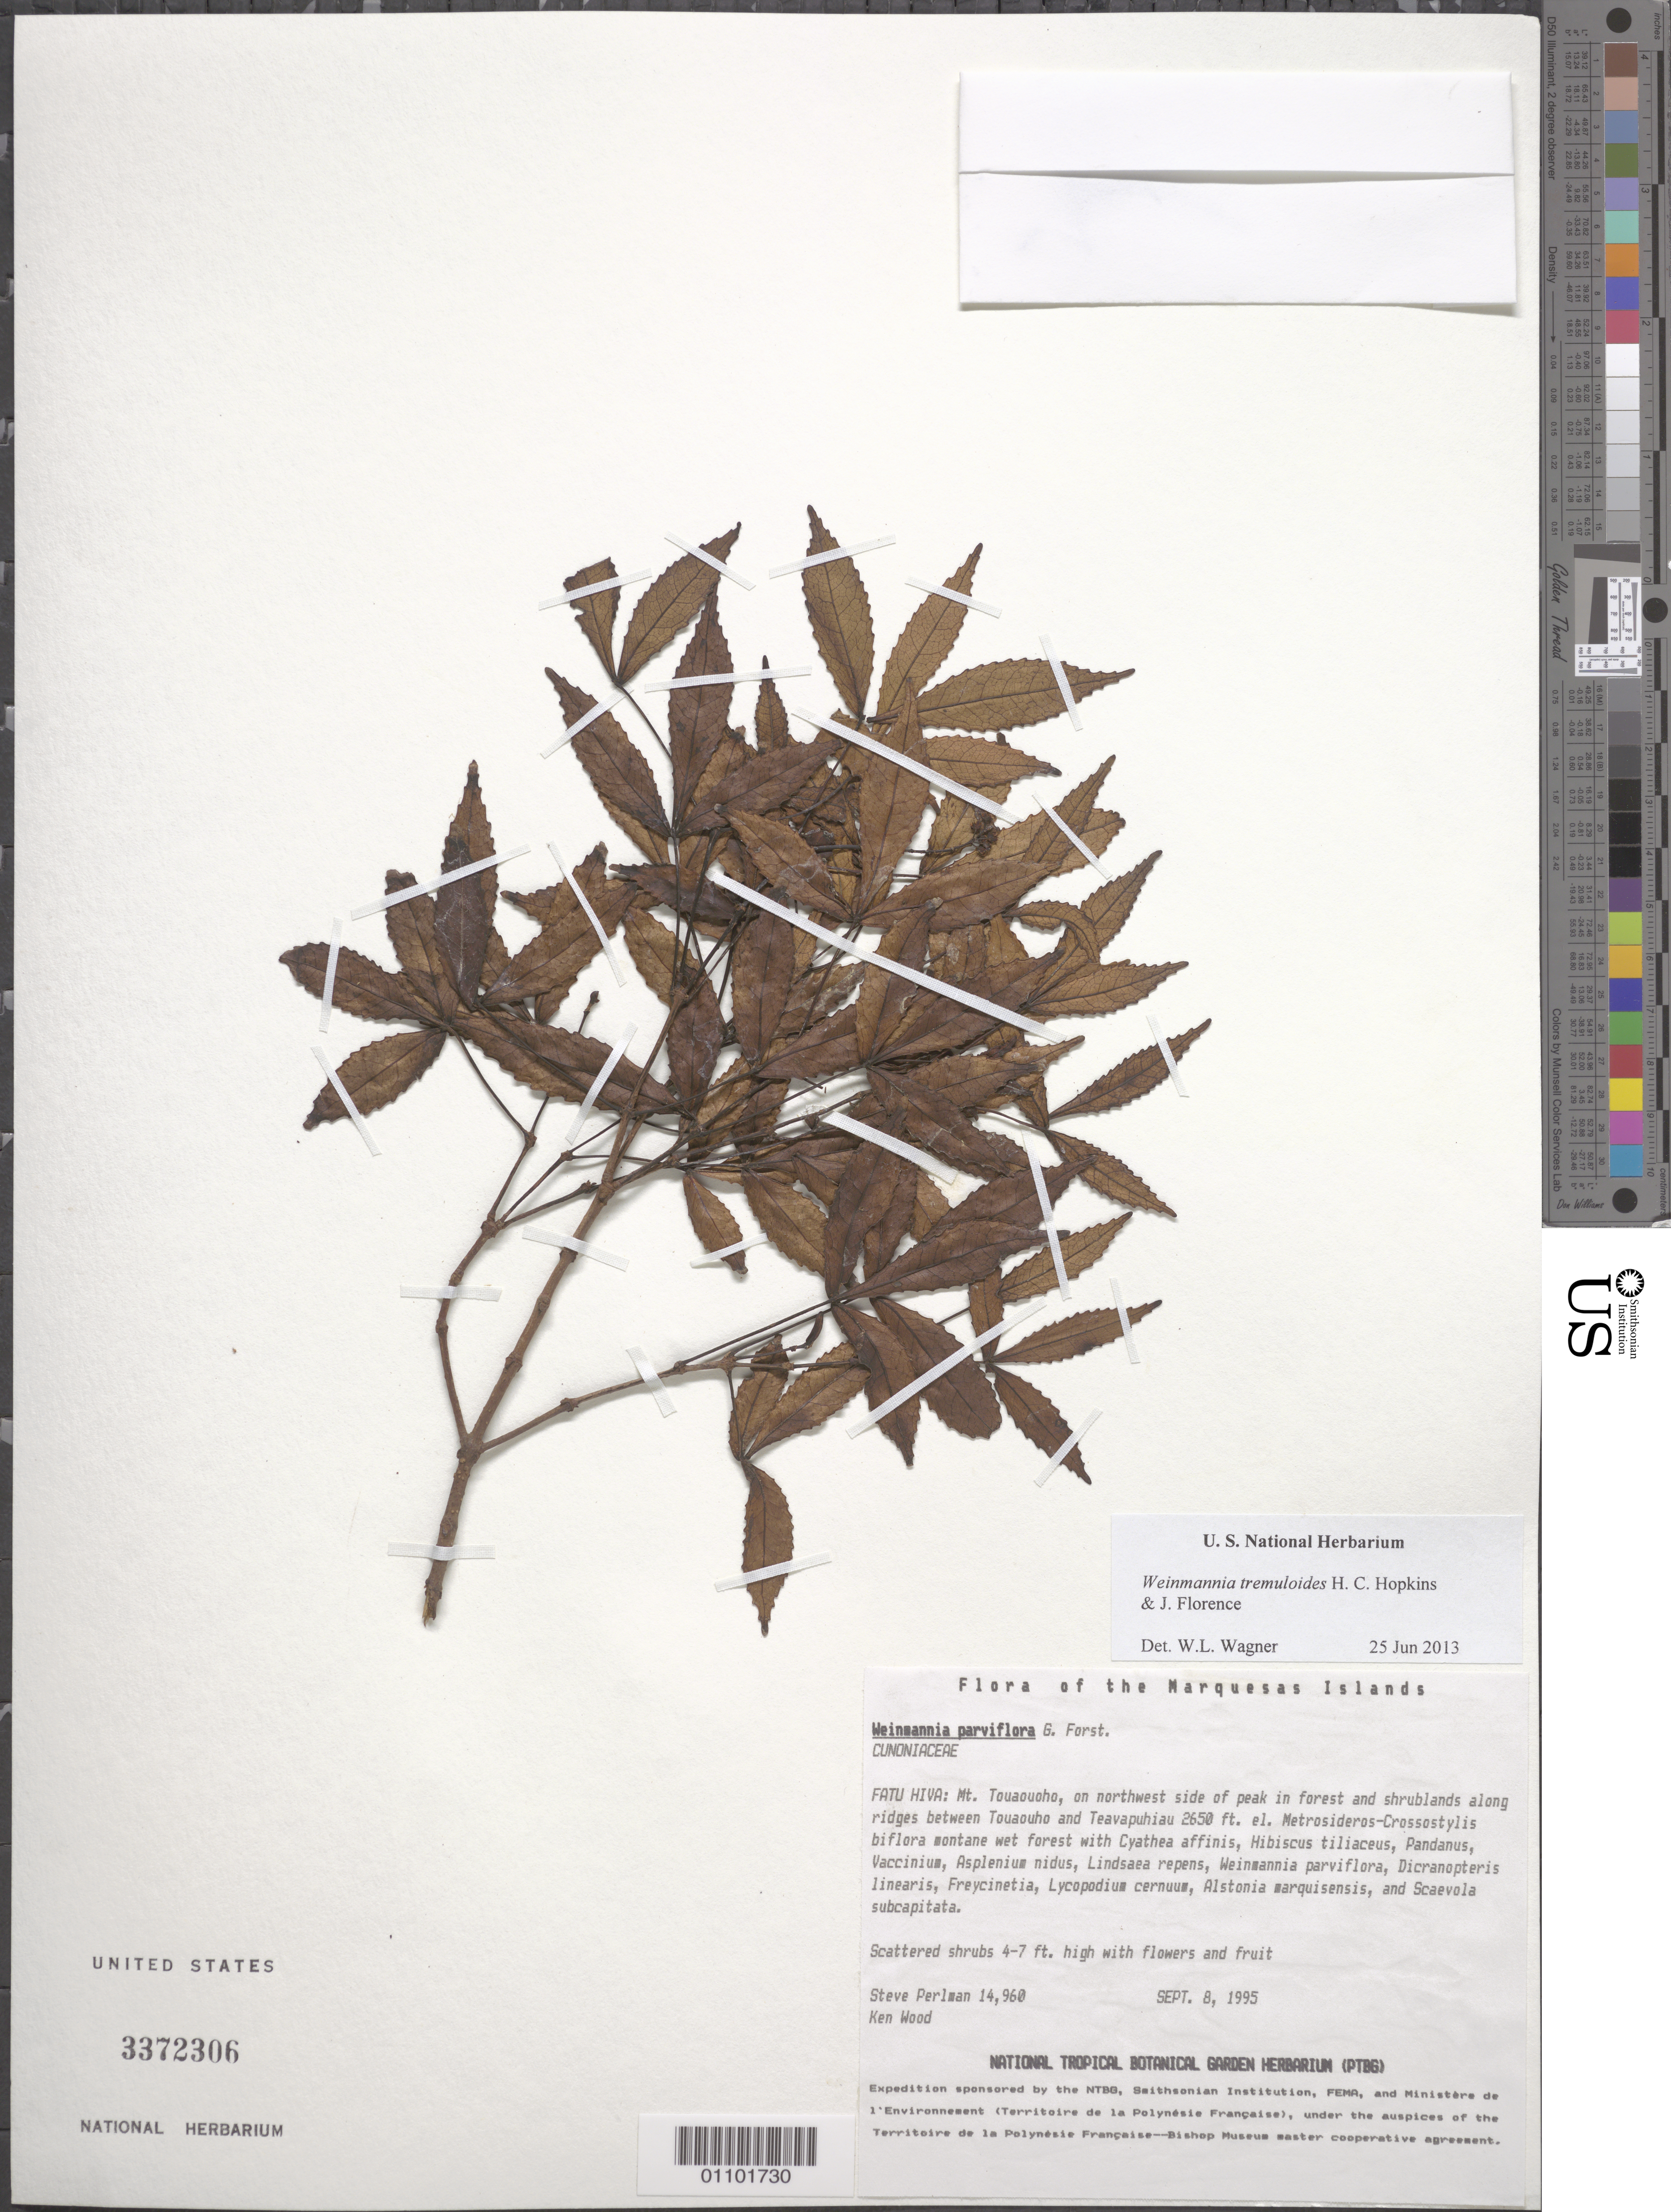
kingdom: Plantae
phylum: Tracheophyta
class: Magnoliopsida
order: Oxalidales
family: Cunoniaceae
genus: Pterophylla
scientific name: Pterophylla tremuloides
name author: (H.C. Hopkins & J. Florence) Pillon & H.C. Hopkins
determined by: Wagner, W. L., (BOT), Smithsonian Institution - National Museum of Natural History (UNITED STATES)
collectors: S. P. Perlman & K. R. Wood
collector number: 14960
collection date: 1995-09-08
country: French Polynesia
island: Fatu Hiva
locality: Mt. Touaouoho, on NW side of peak, along ridges between Touaouho and Teavapuhiau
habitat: In forest and shrublands with Metrosideros-Crossostylis biflora montane wet forest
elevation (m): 808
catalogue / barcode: US 3372306